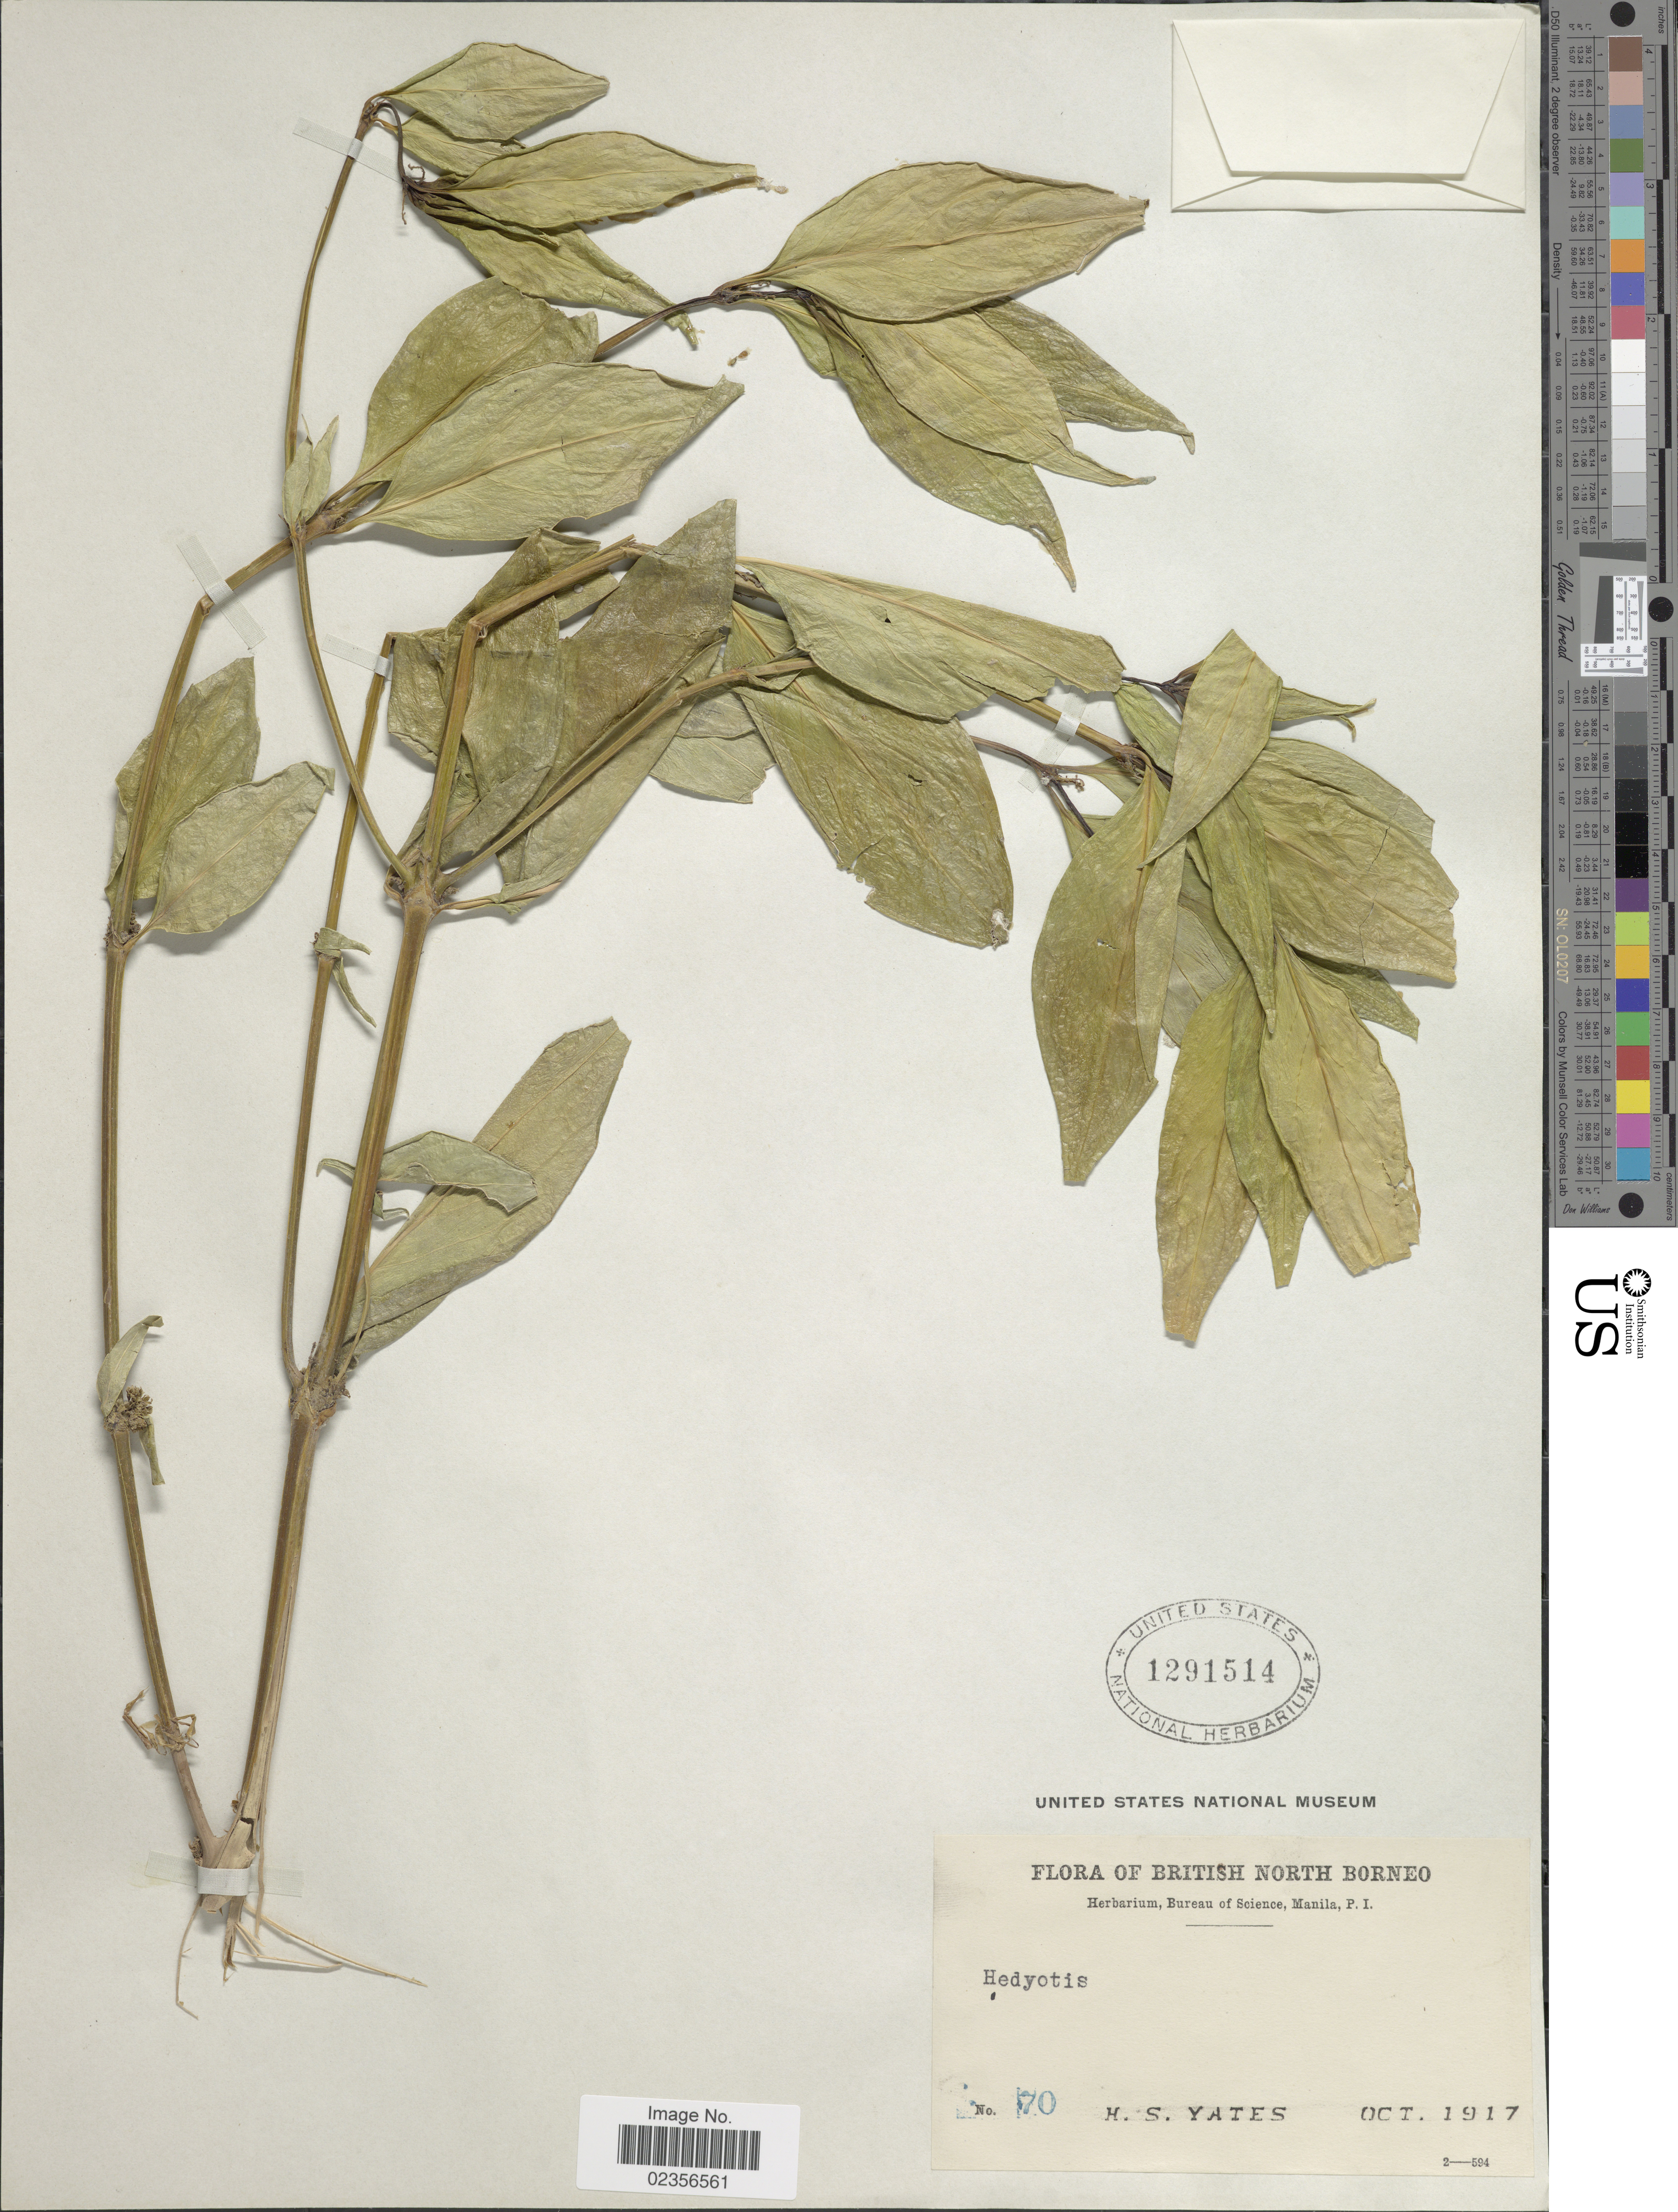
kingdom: Plantae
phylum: Tracheophyta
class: Magnoliopsida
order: Gentianales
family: Rubiaceae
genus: Hedyotis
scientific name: Hedyotis sp.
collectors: H. S. Yates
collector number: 70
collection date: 1917-10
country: Malaysia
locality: British North Borneo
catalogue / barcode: US 1291514